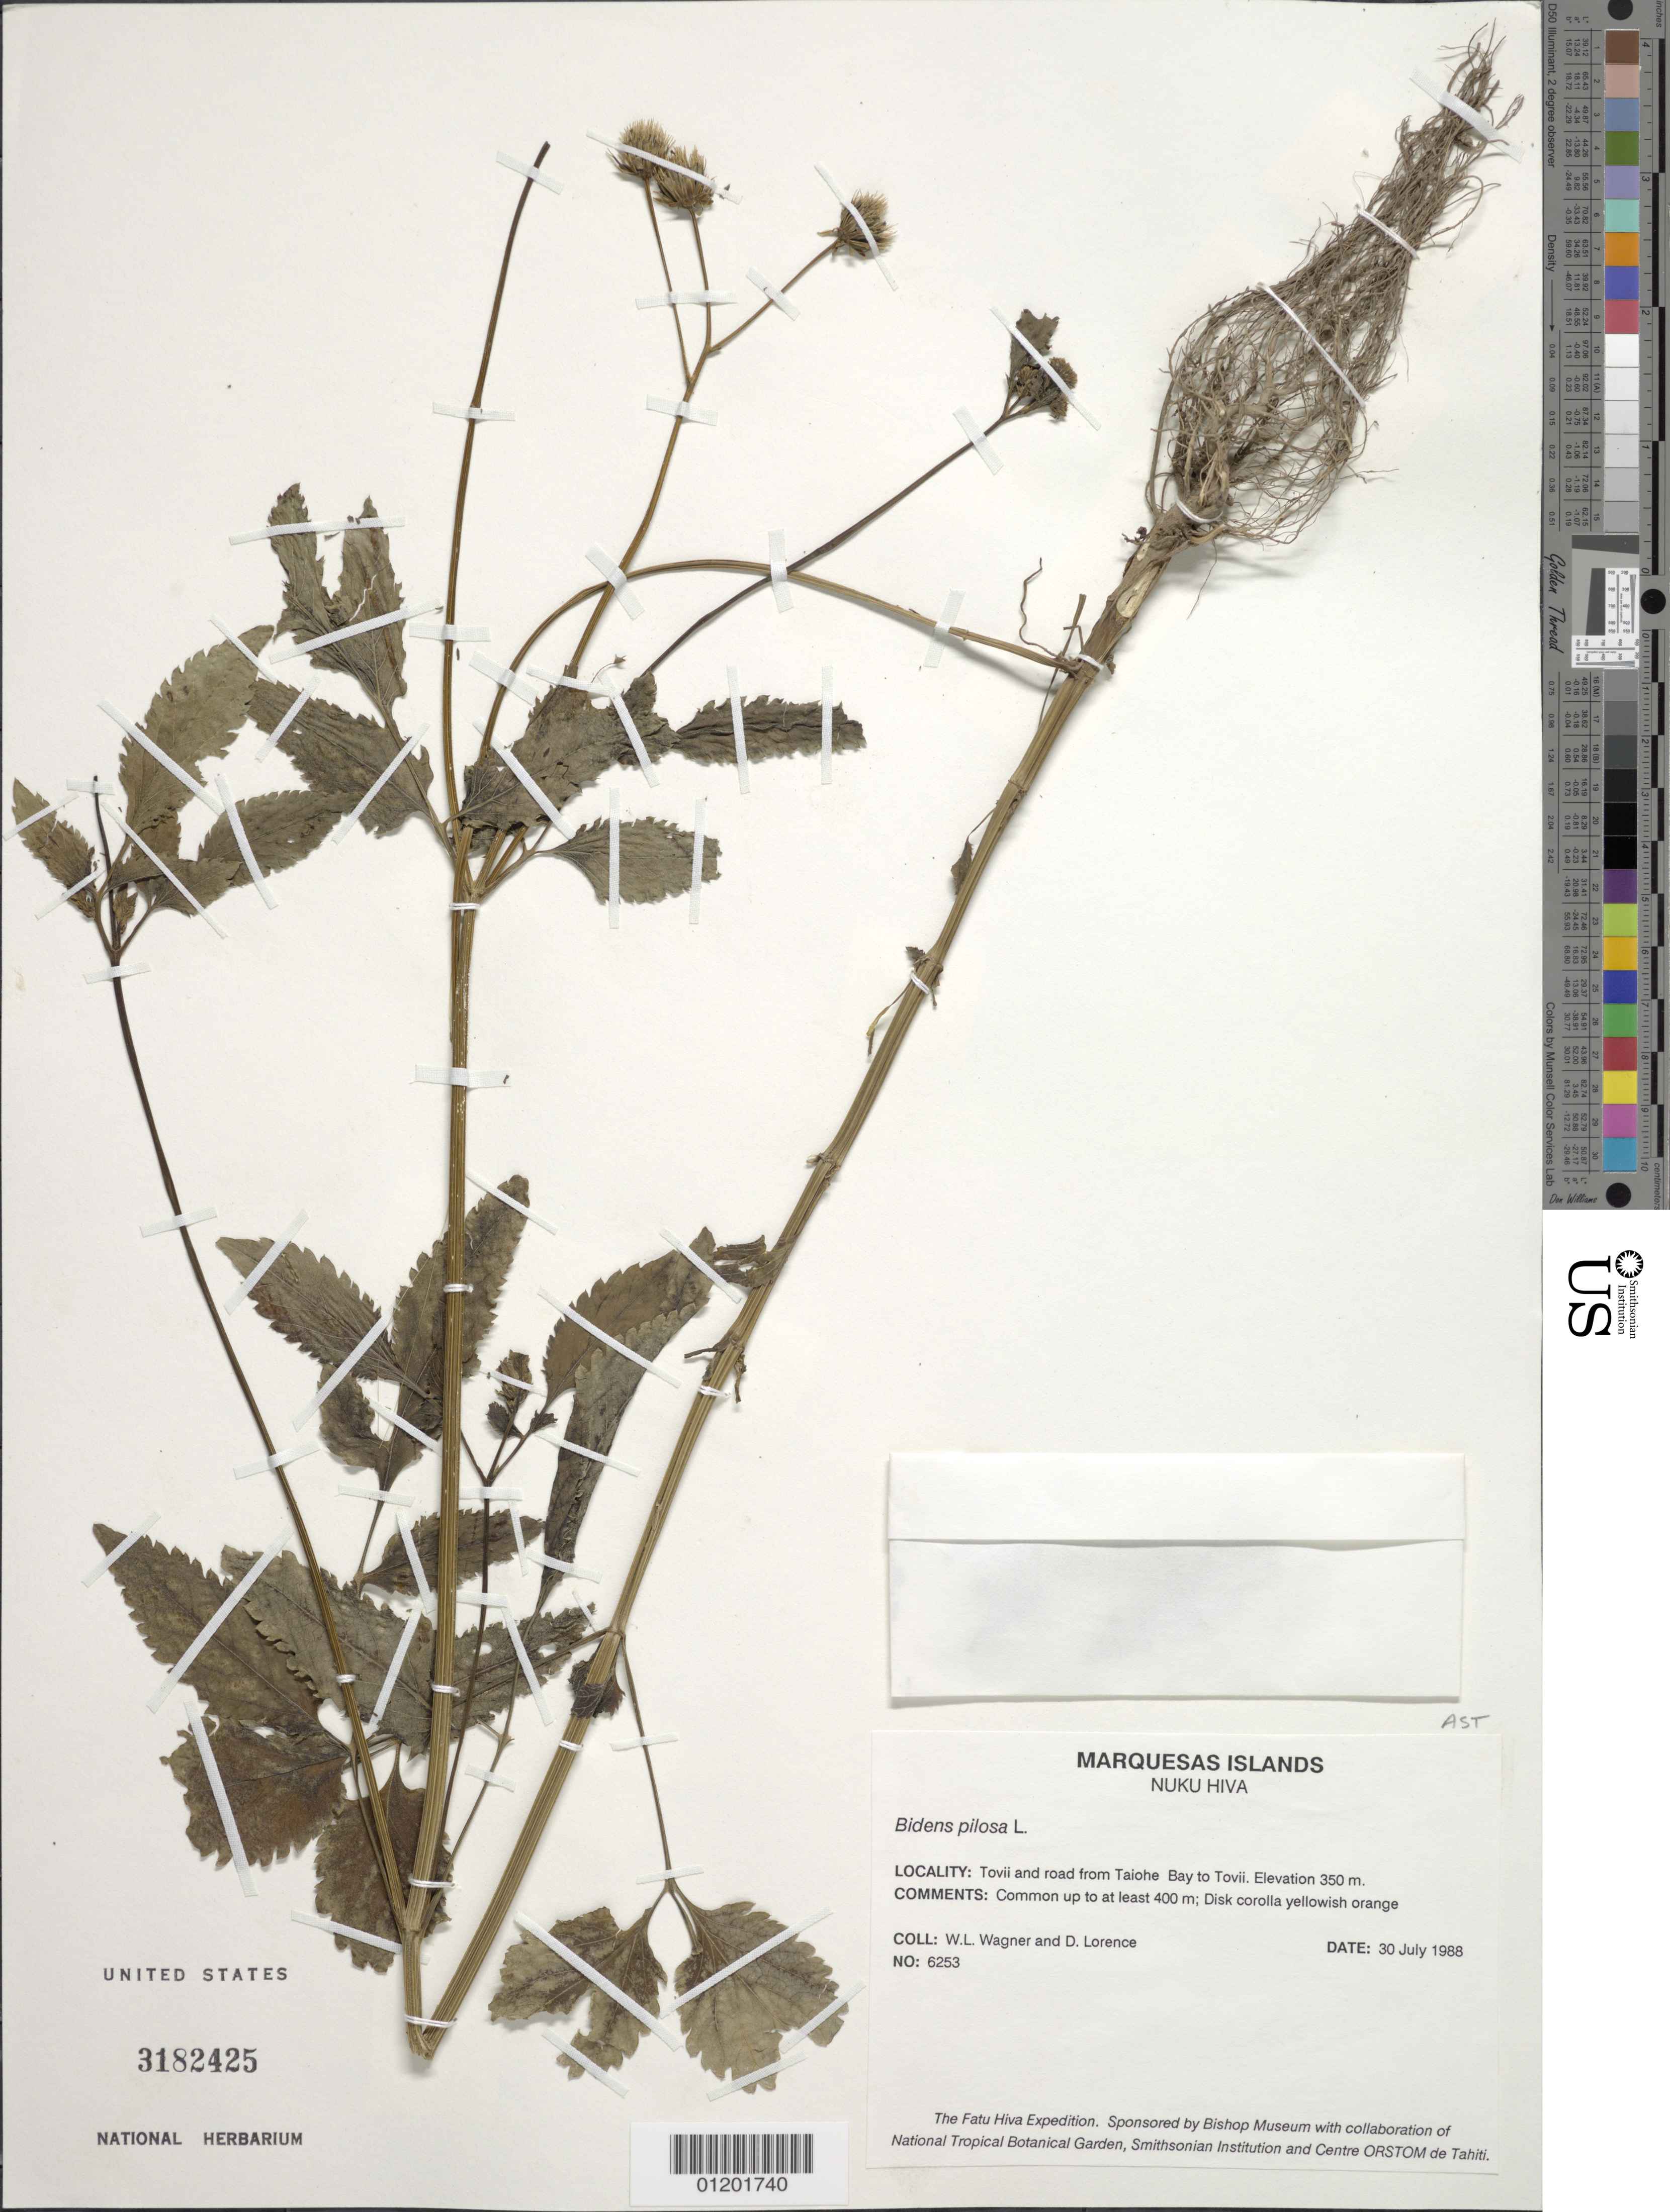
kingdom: Plantae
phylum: Tracheophyta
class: Magnoliopsida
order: Asterales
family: Asteraceae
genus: Bidens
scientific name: Bidens pilosa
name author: L.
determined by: Wagner, W. L., (BOT), Smithsonian Institution - National Museum of Natural History (UNITED STATES)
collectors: W. L. Wagner & D. Lorence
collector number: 6253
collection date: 1988-07-30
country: French Polynesia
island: Nuku Hiva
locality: Toovii and road from Taiohae Bay to Toovii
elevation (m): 350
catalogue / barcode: US 3182425